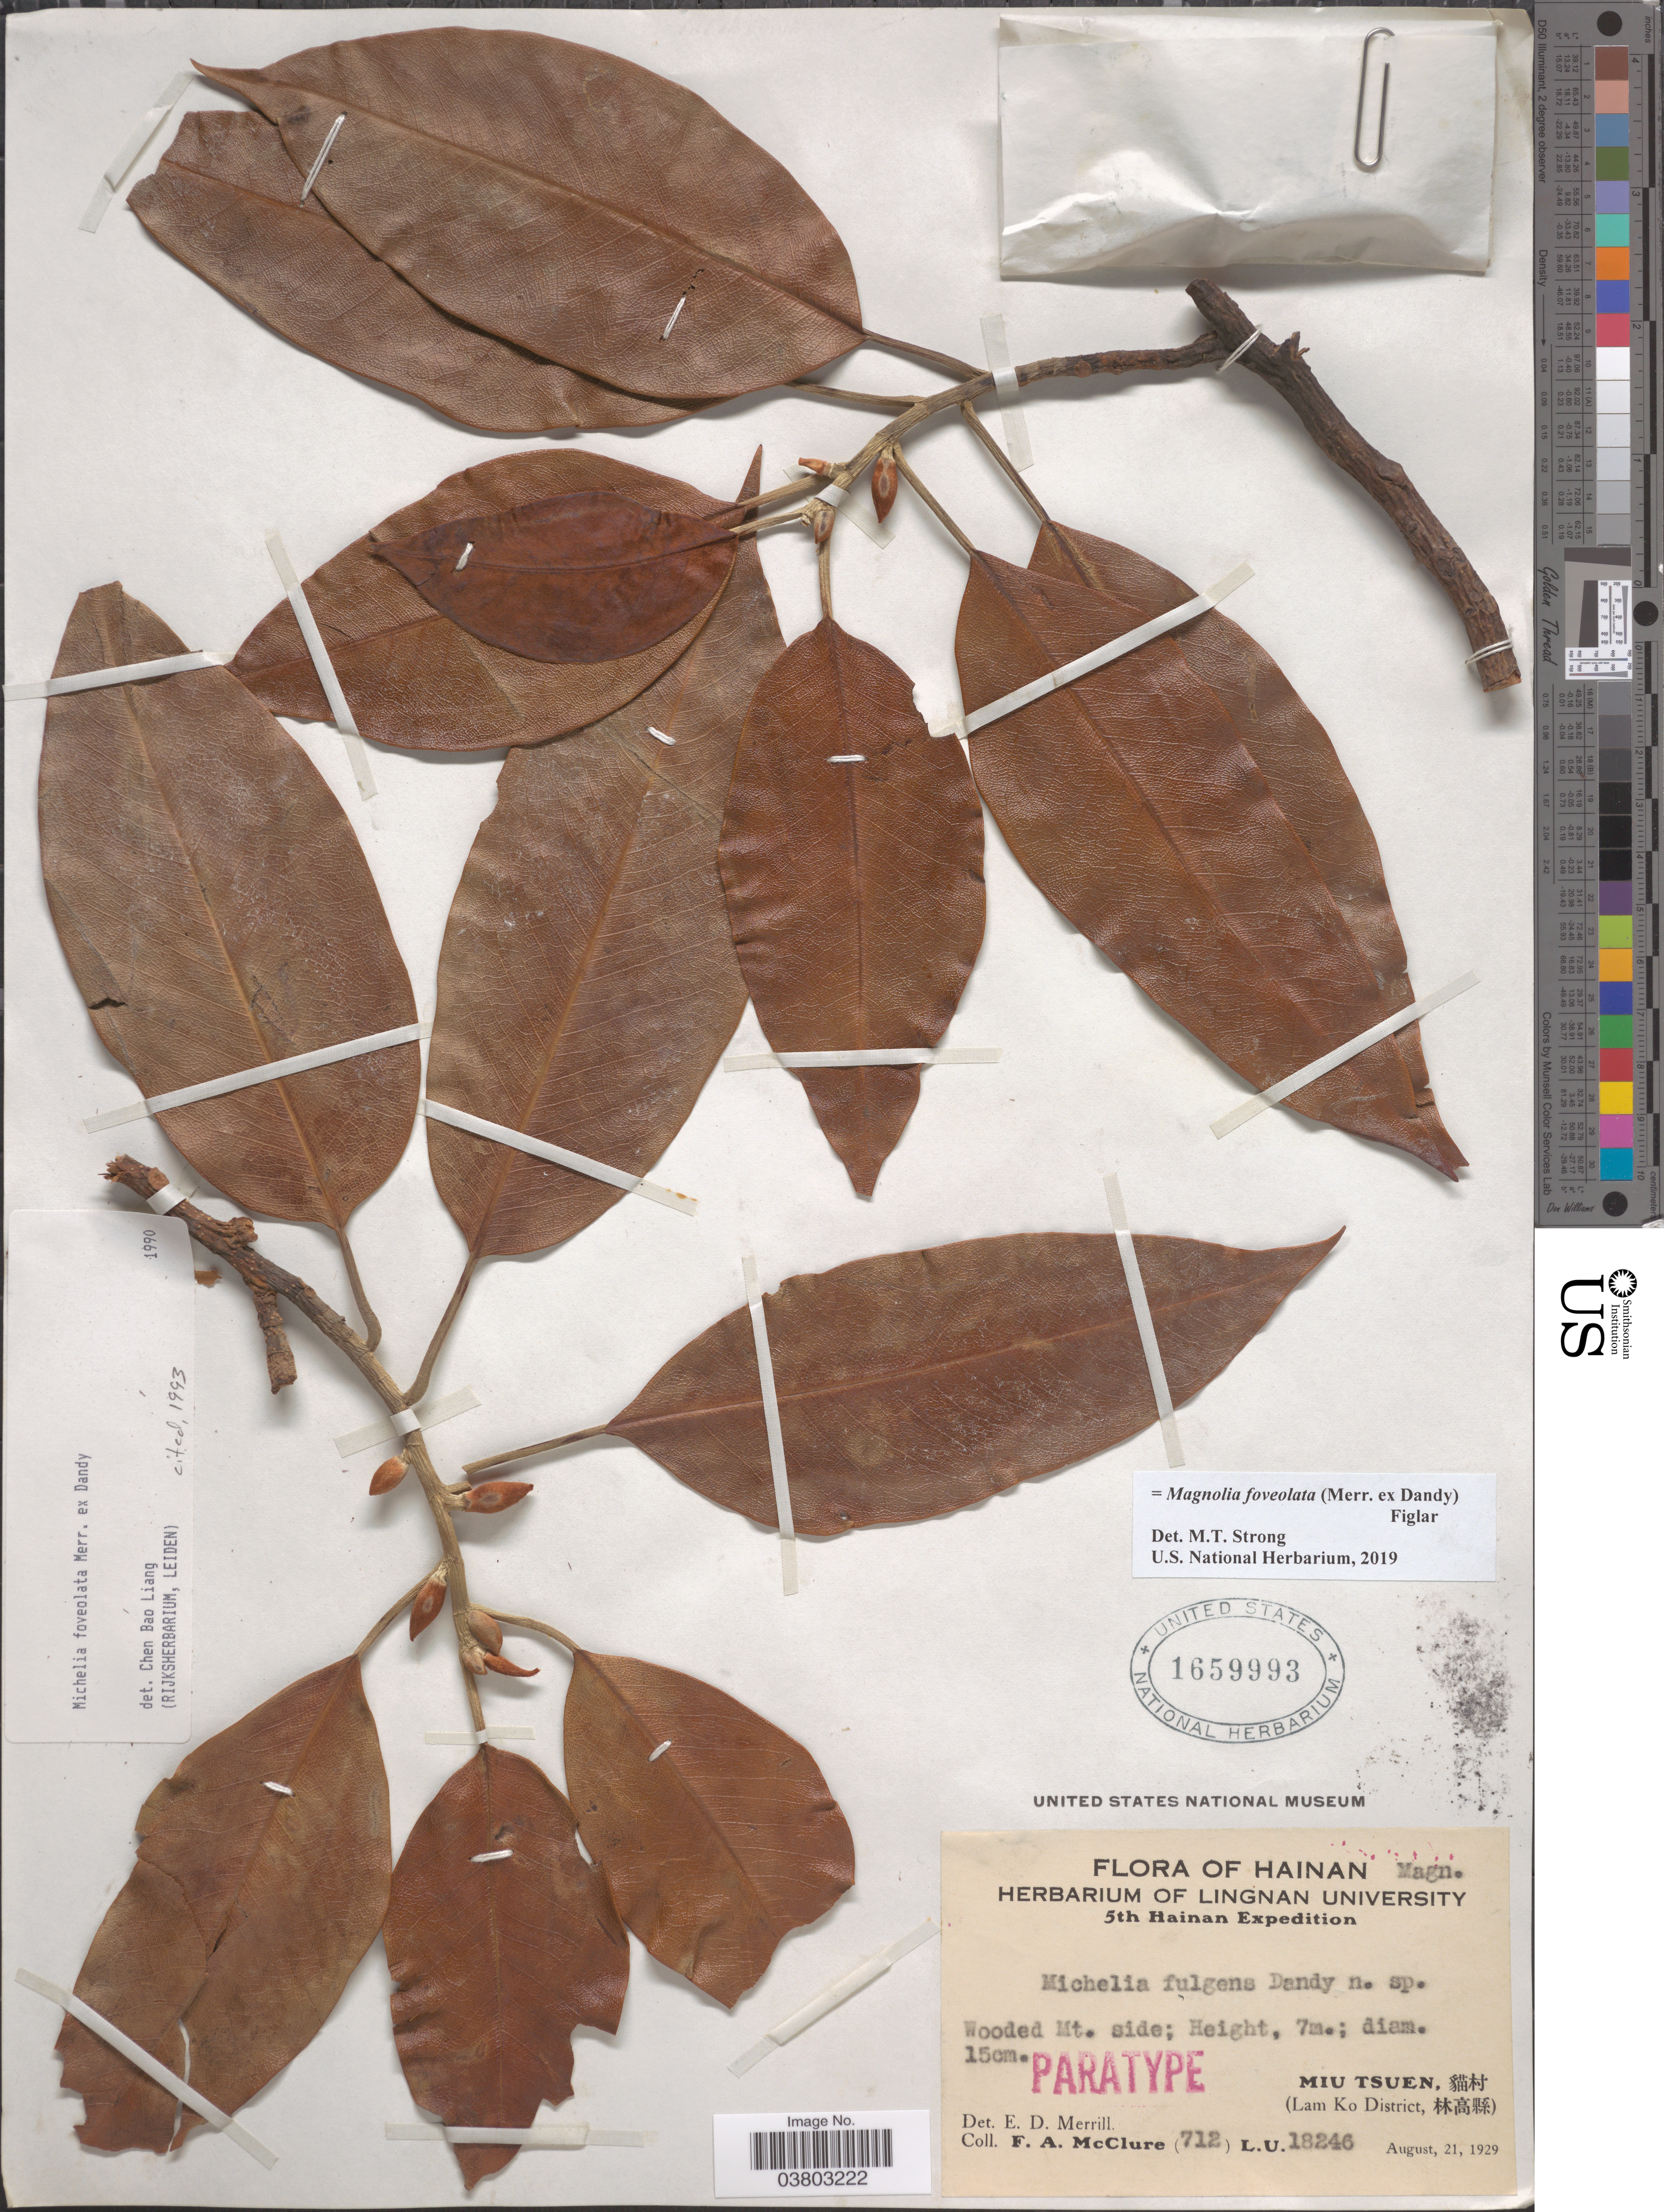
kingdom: Plantae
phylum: Tracheophyta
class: Magnoliopsida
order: Magnoliales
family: Magnoliaceae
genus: Magnolia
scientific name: Magnolia foveolata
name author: (Merr. ex Dandy) Figlar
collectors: F. A. McClure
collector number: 712L.U.18246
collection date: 1929-08-21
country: China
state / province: Hainan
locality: Miu Tsuen, X. (Lam Ko District, X).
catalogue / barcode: US 1659993